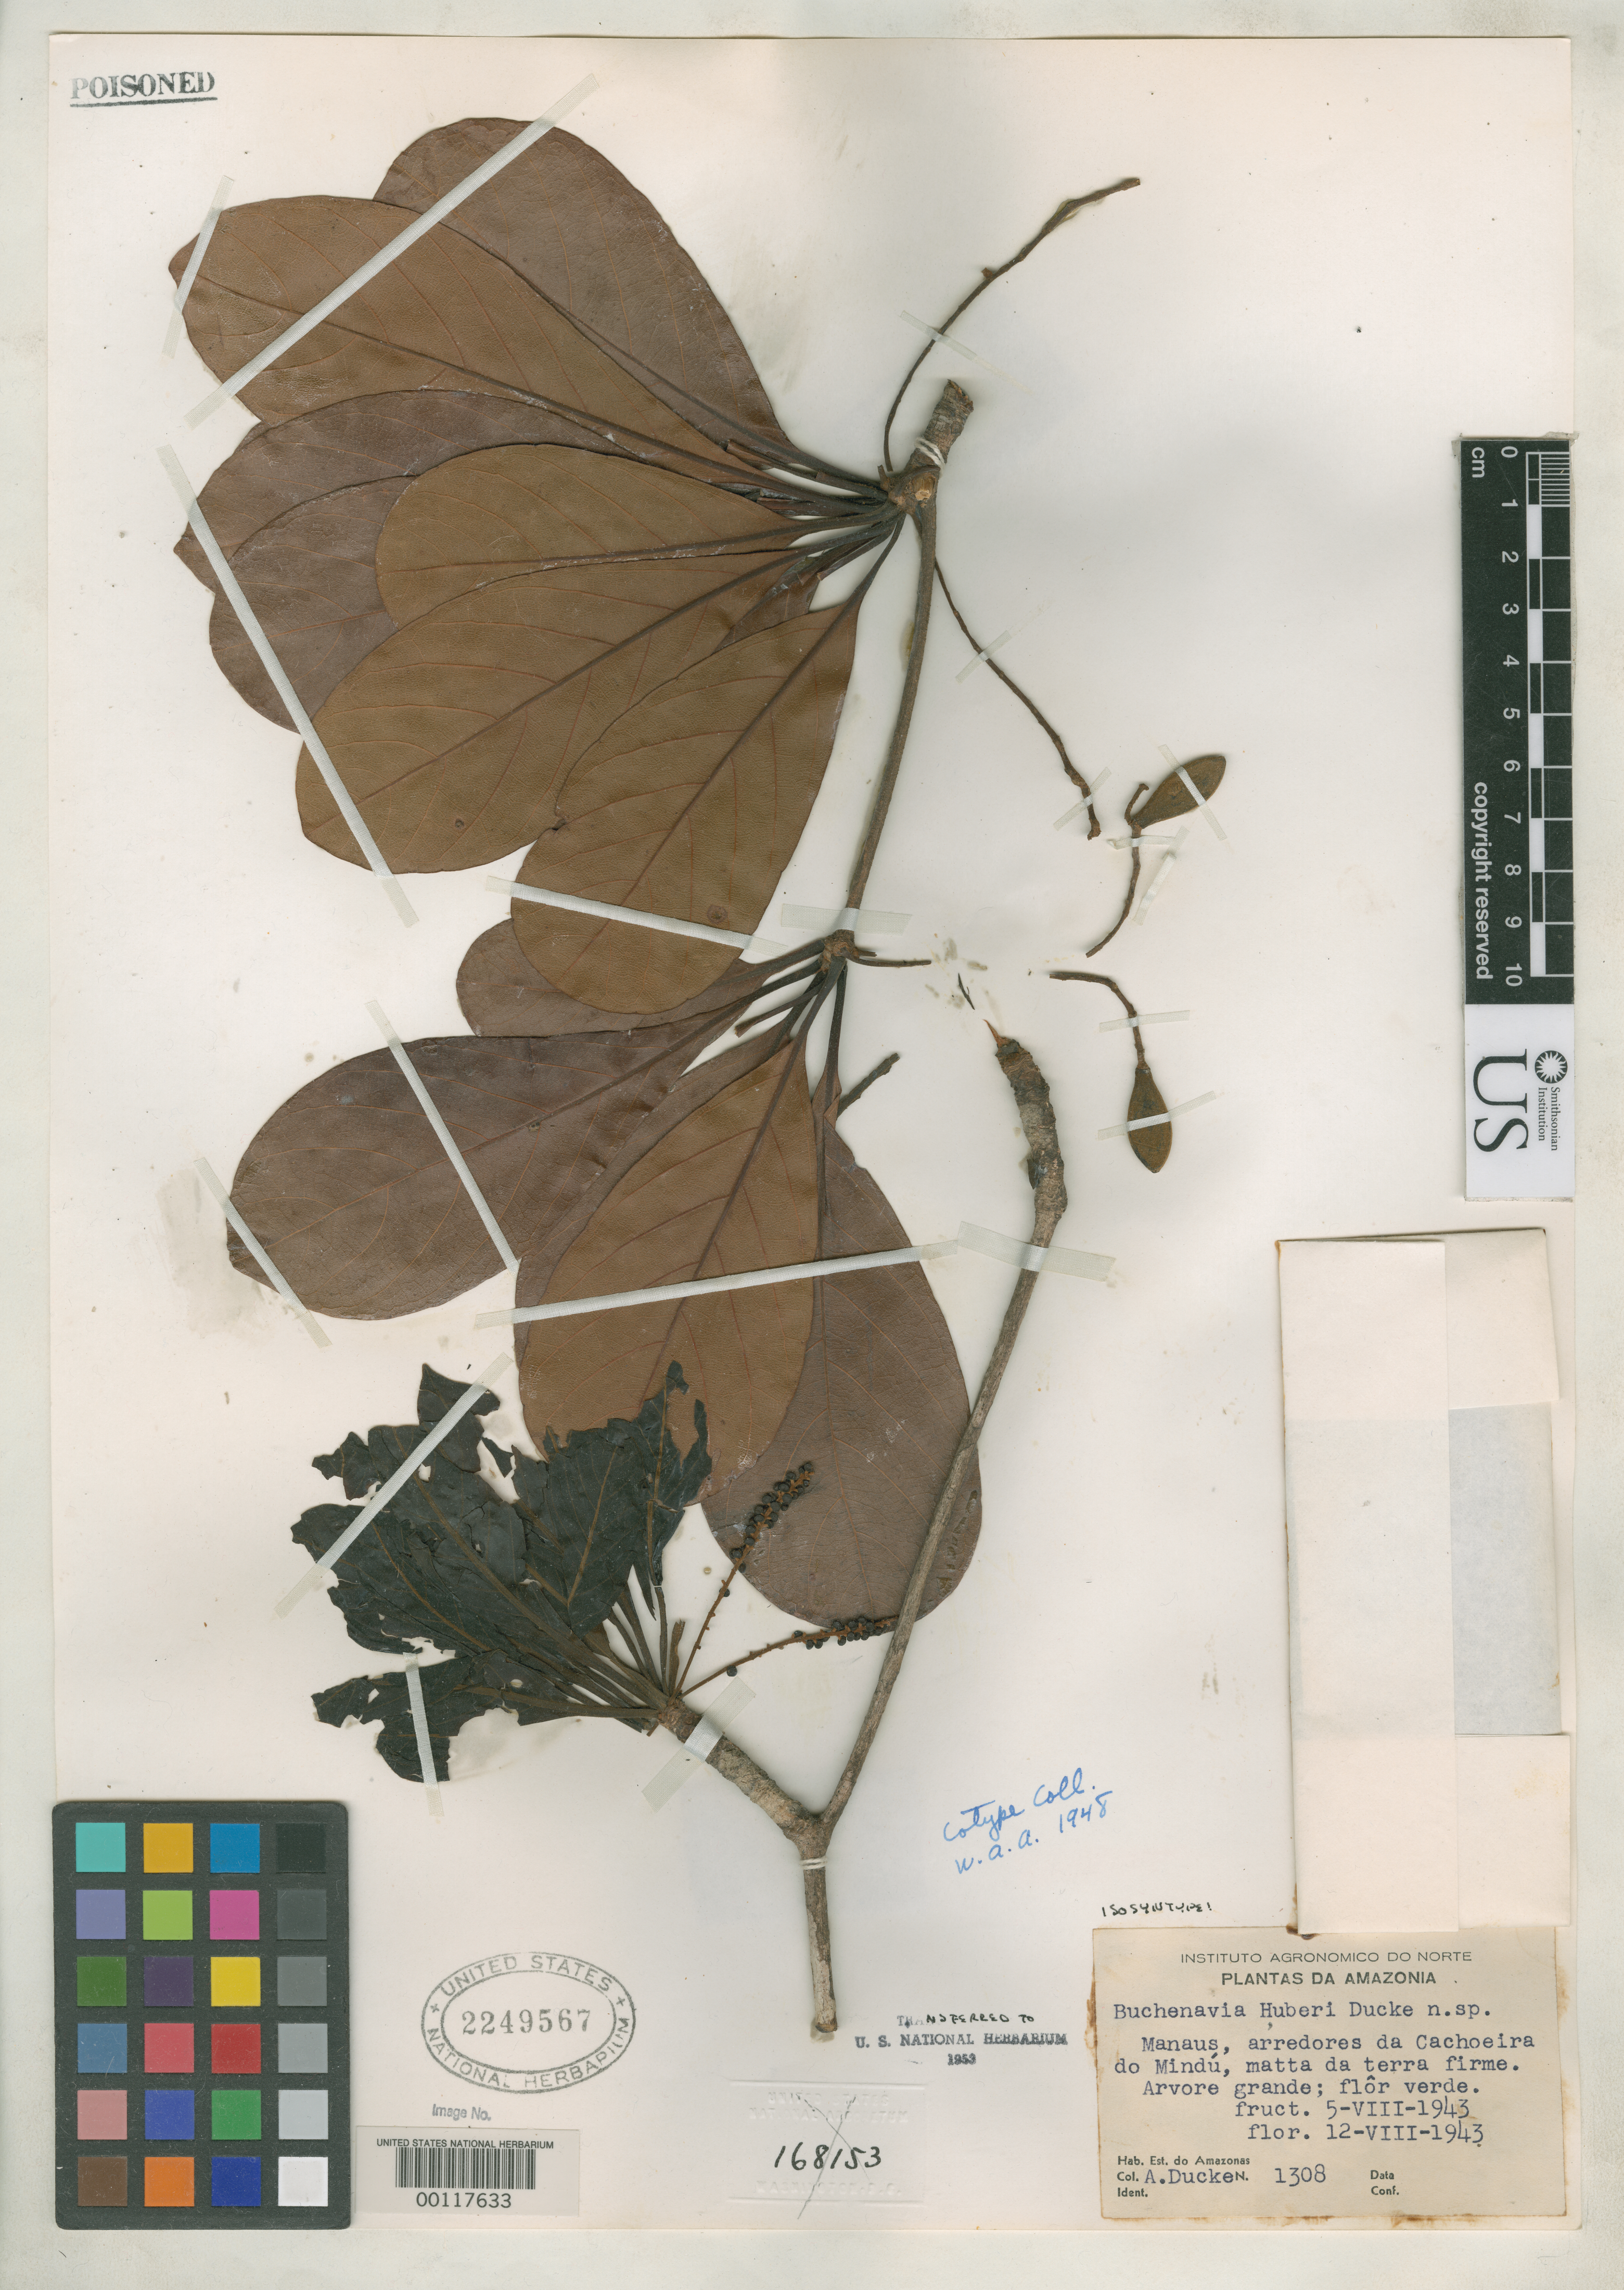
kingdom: Plantae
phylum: Tracheophyta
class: Magnoliopsida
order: Myrtales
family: Combretaceae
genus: Buchenavia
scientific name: Buchenavia huberi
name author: Ducke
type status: Isosyntype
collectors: A. Ducke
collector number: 1308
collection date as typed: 05 Aug 1943 to 12 Aug 1943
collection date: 1943-08-05/1943-08-12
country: Brazil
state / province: Amazonas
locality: Manaus, Cachoeira do Mindu.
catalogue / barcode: US 2249567